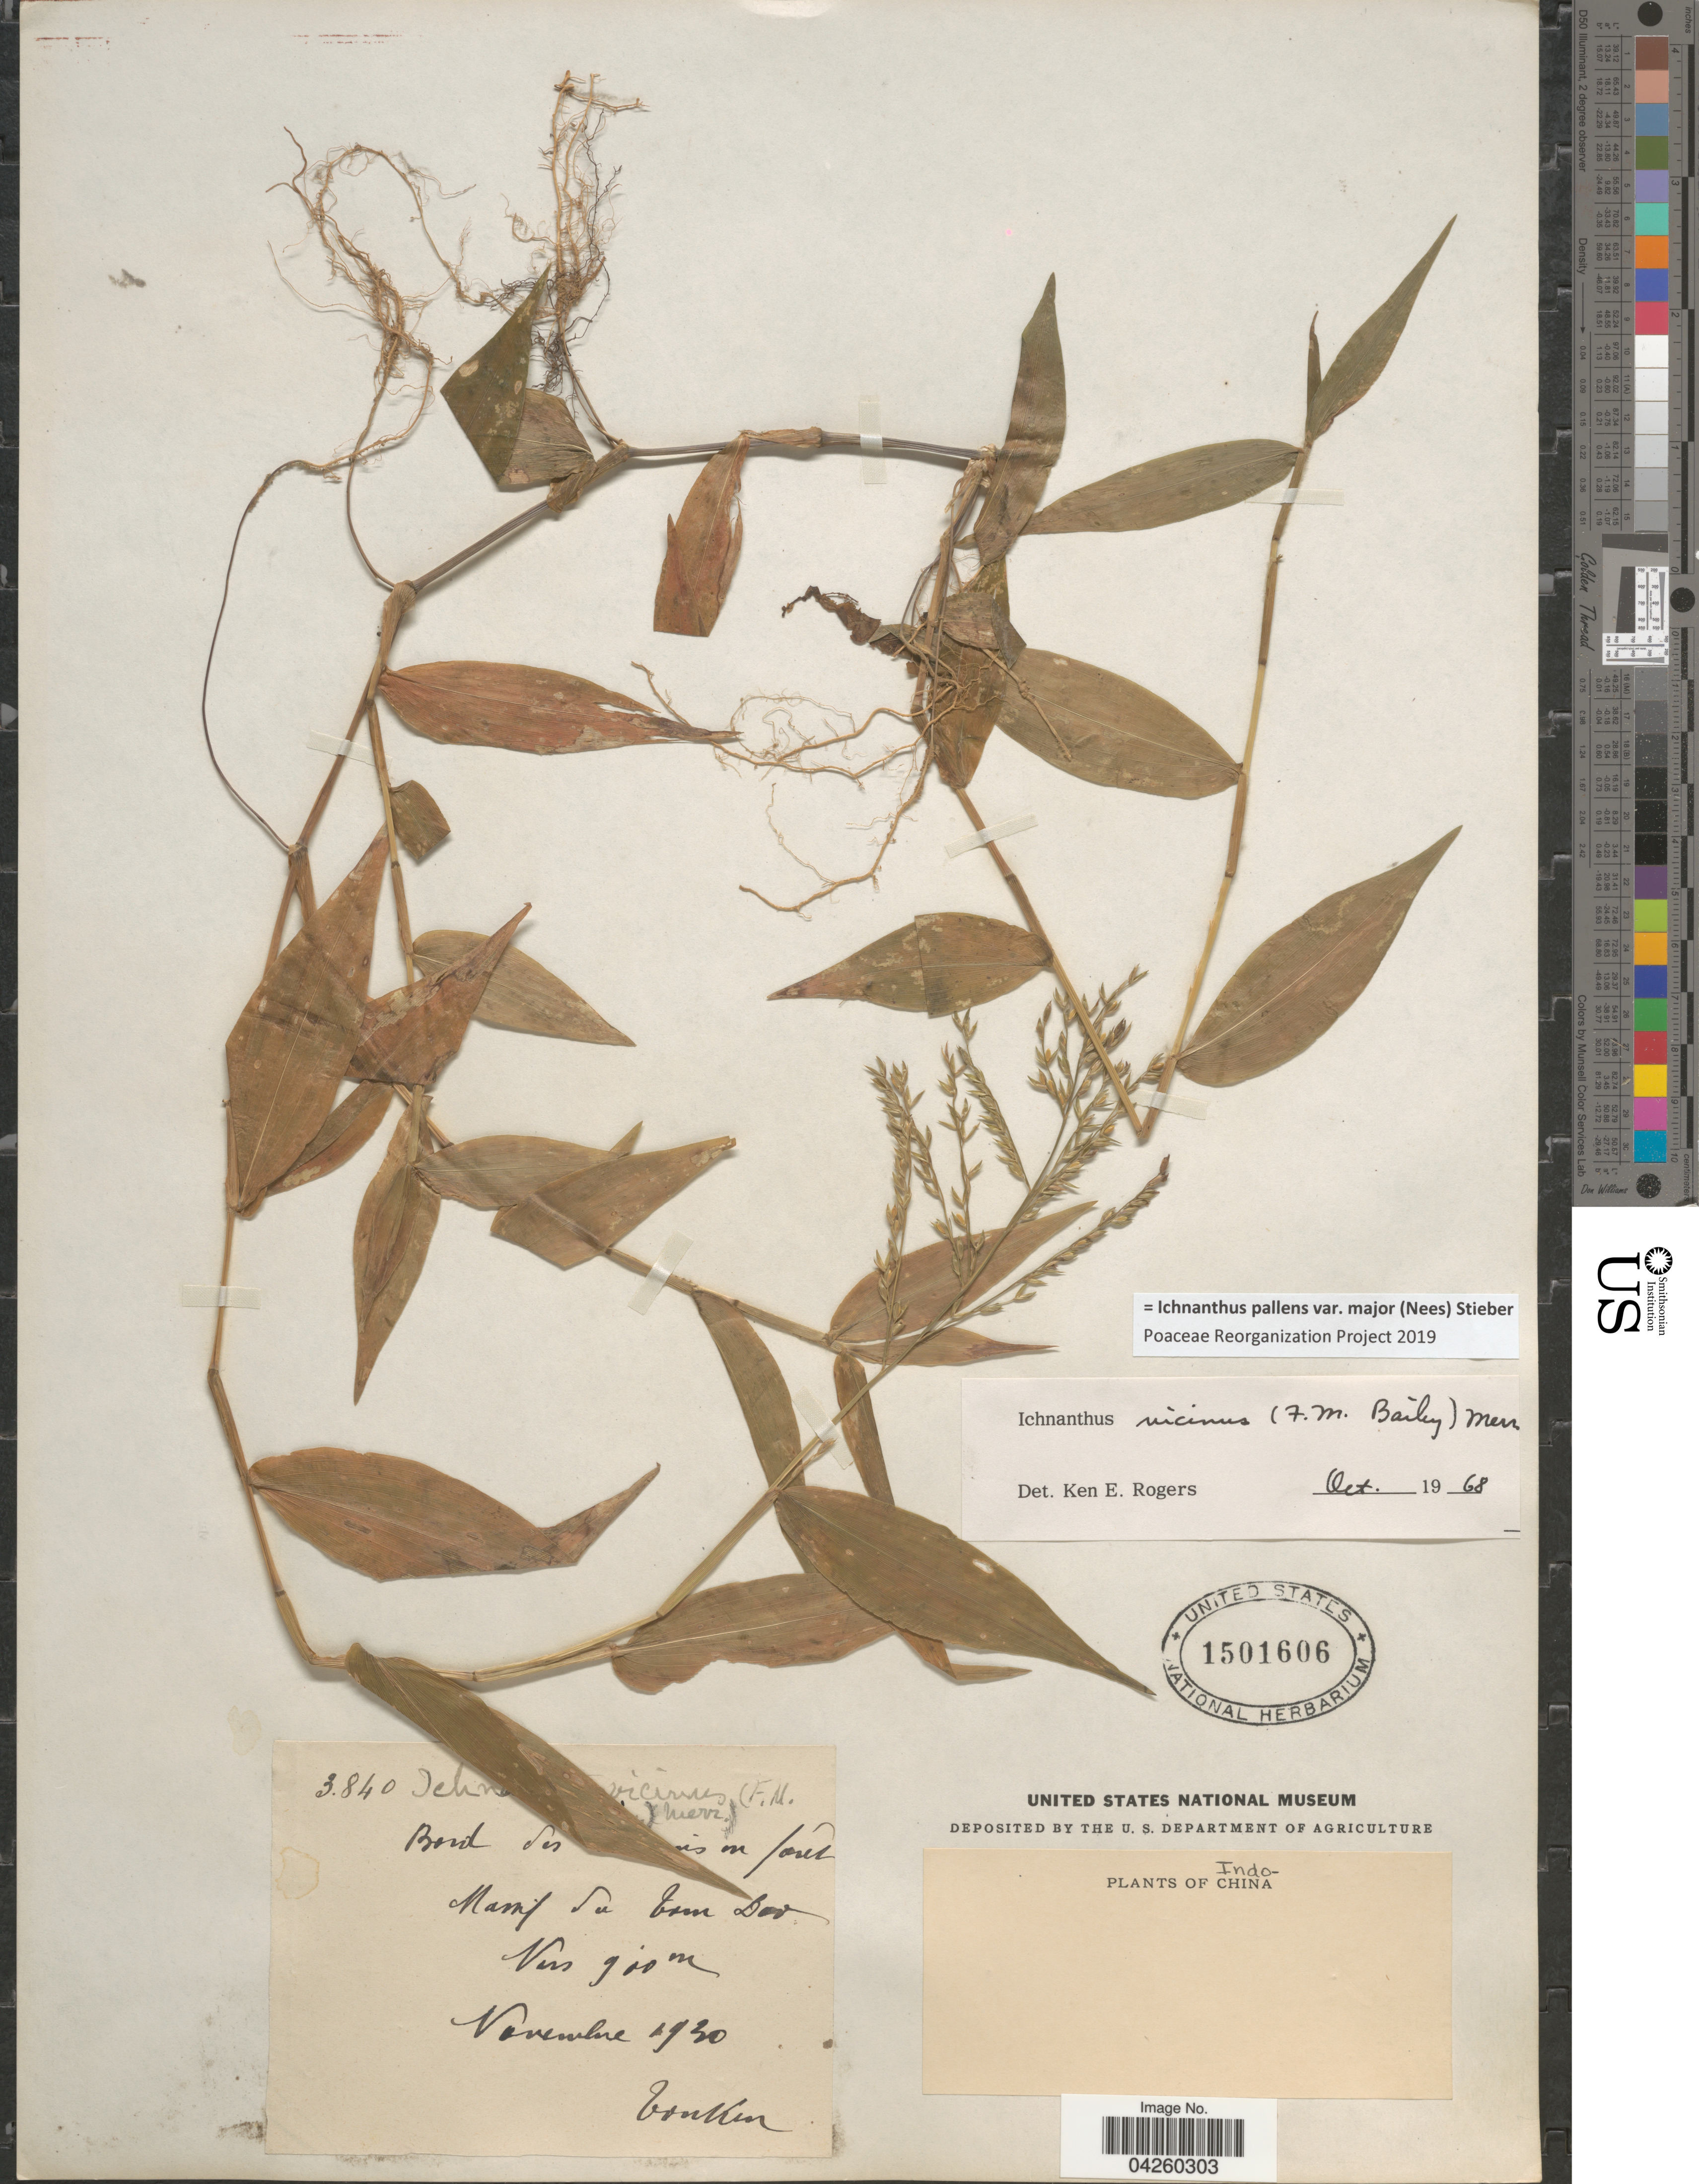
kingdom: Plantae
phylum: Tracheophyta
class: Liliopsida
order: Poales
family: Poaceae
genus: Ichnanthus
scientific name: Ichnanthus pallens var. major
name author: (Nees) Stieber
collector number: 3840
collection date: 1930-11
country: Vietnam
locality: Massif du Tam Dao. Tonkin.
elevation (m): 900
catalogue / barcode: US 1501606